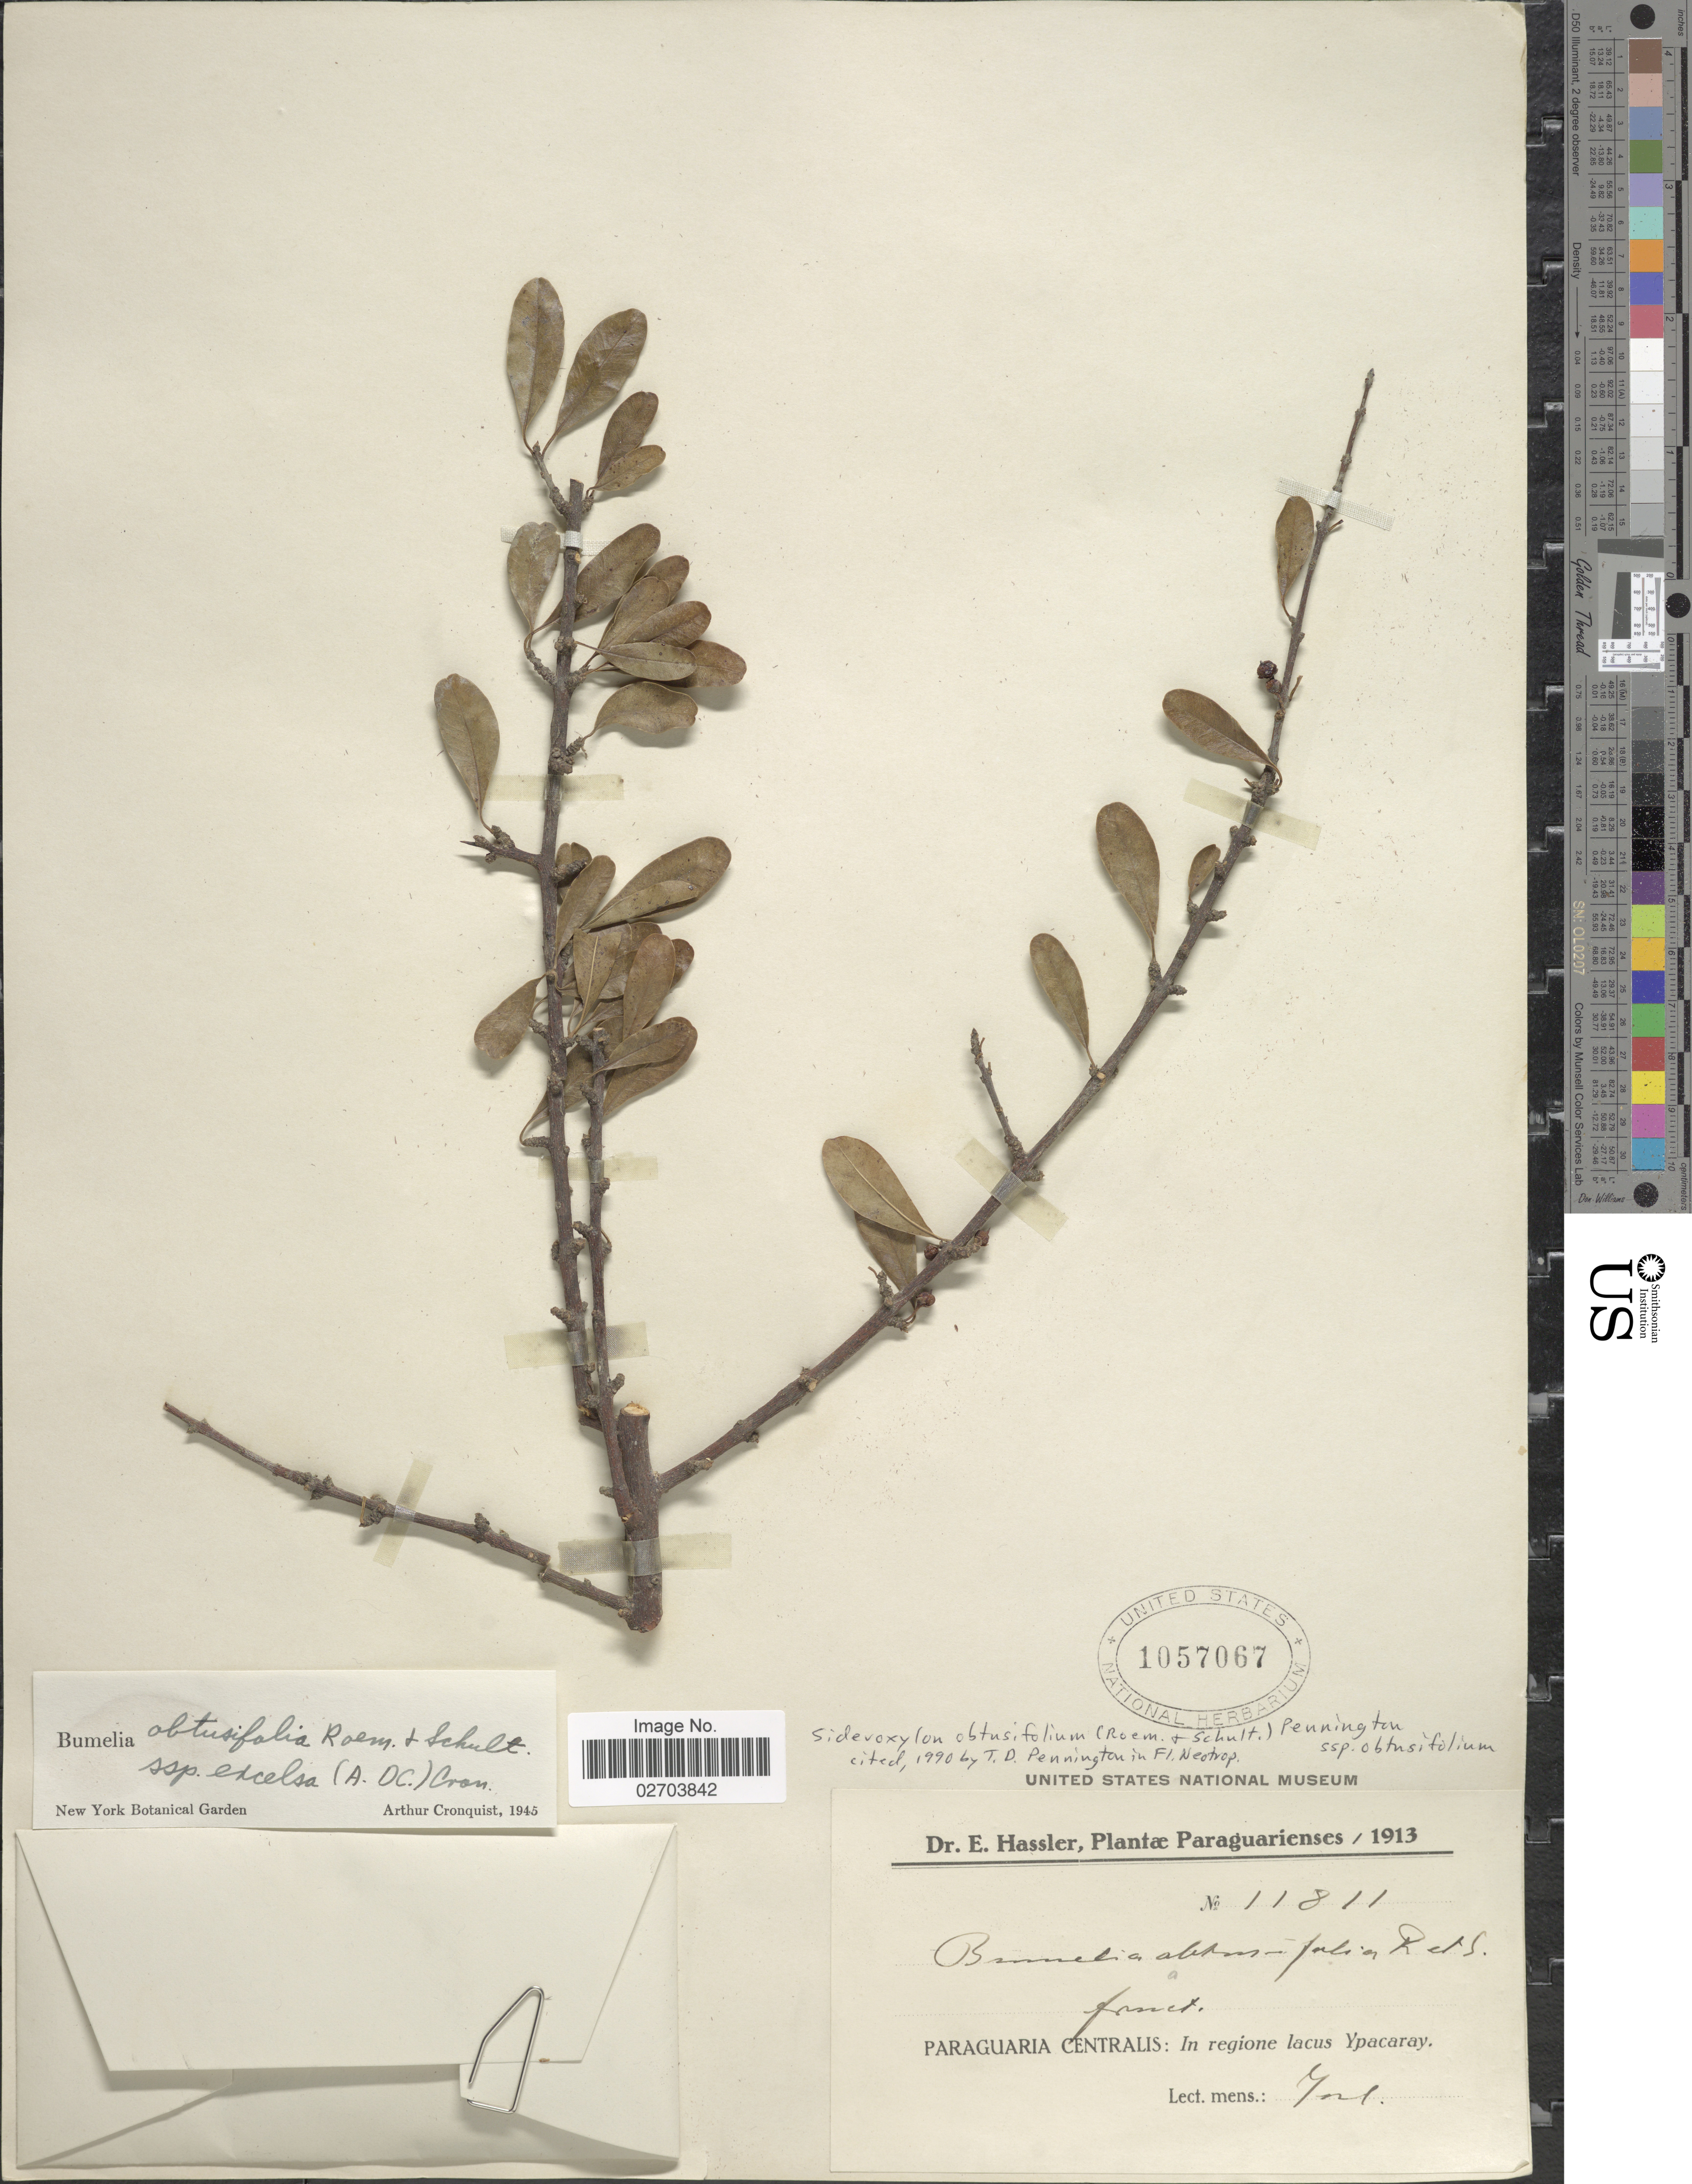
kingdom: Plantae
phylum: Tracheophyta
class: Magnoliopsida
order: Ericales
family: Sapotaceae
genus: Sideroxylon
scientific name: Sideroxylon obtusifolium subsp. obtusifolium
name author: (Roem. & Schult.) T.D. Penn.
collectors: E. Hassler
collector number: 11811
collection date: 1913-07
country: Paraguay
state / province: Central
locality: Paraguaria Centralis: In regione lacus Ypacaray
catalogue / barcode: US 1057067